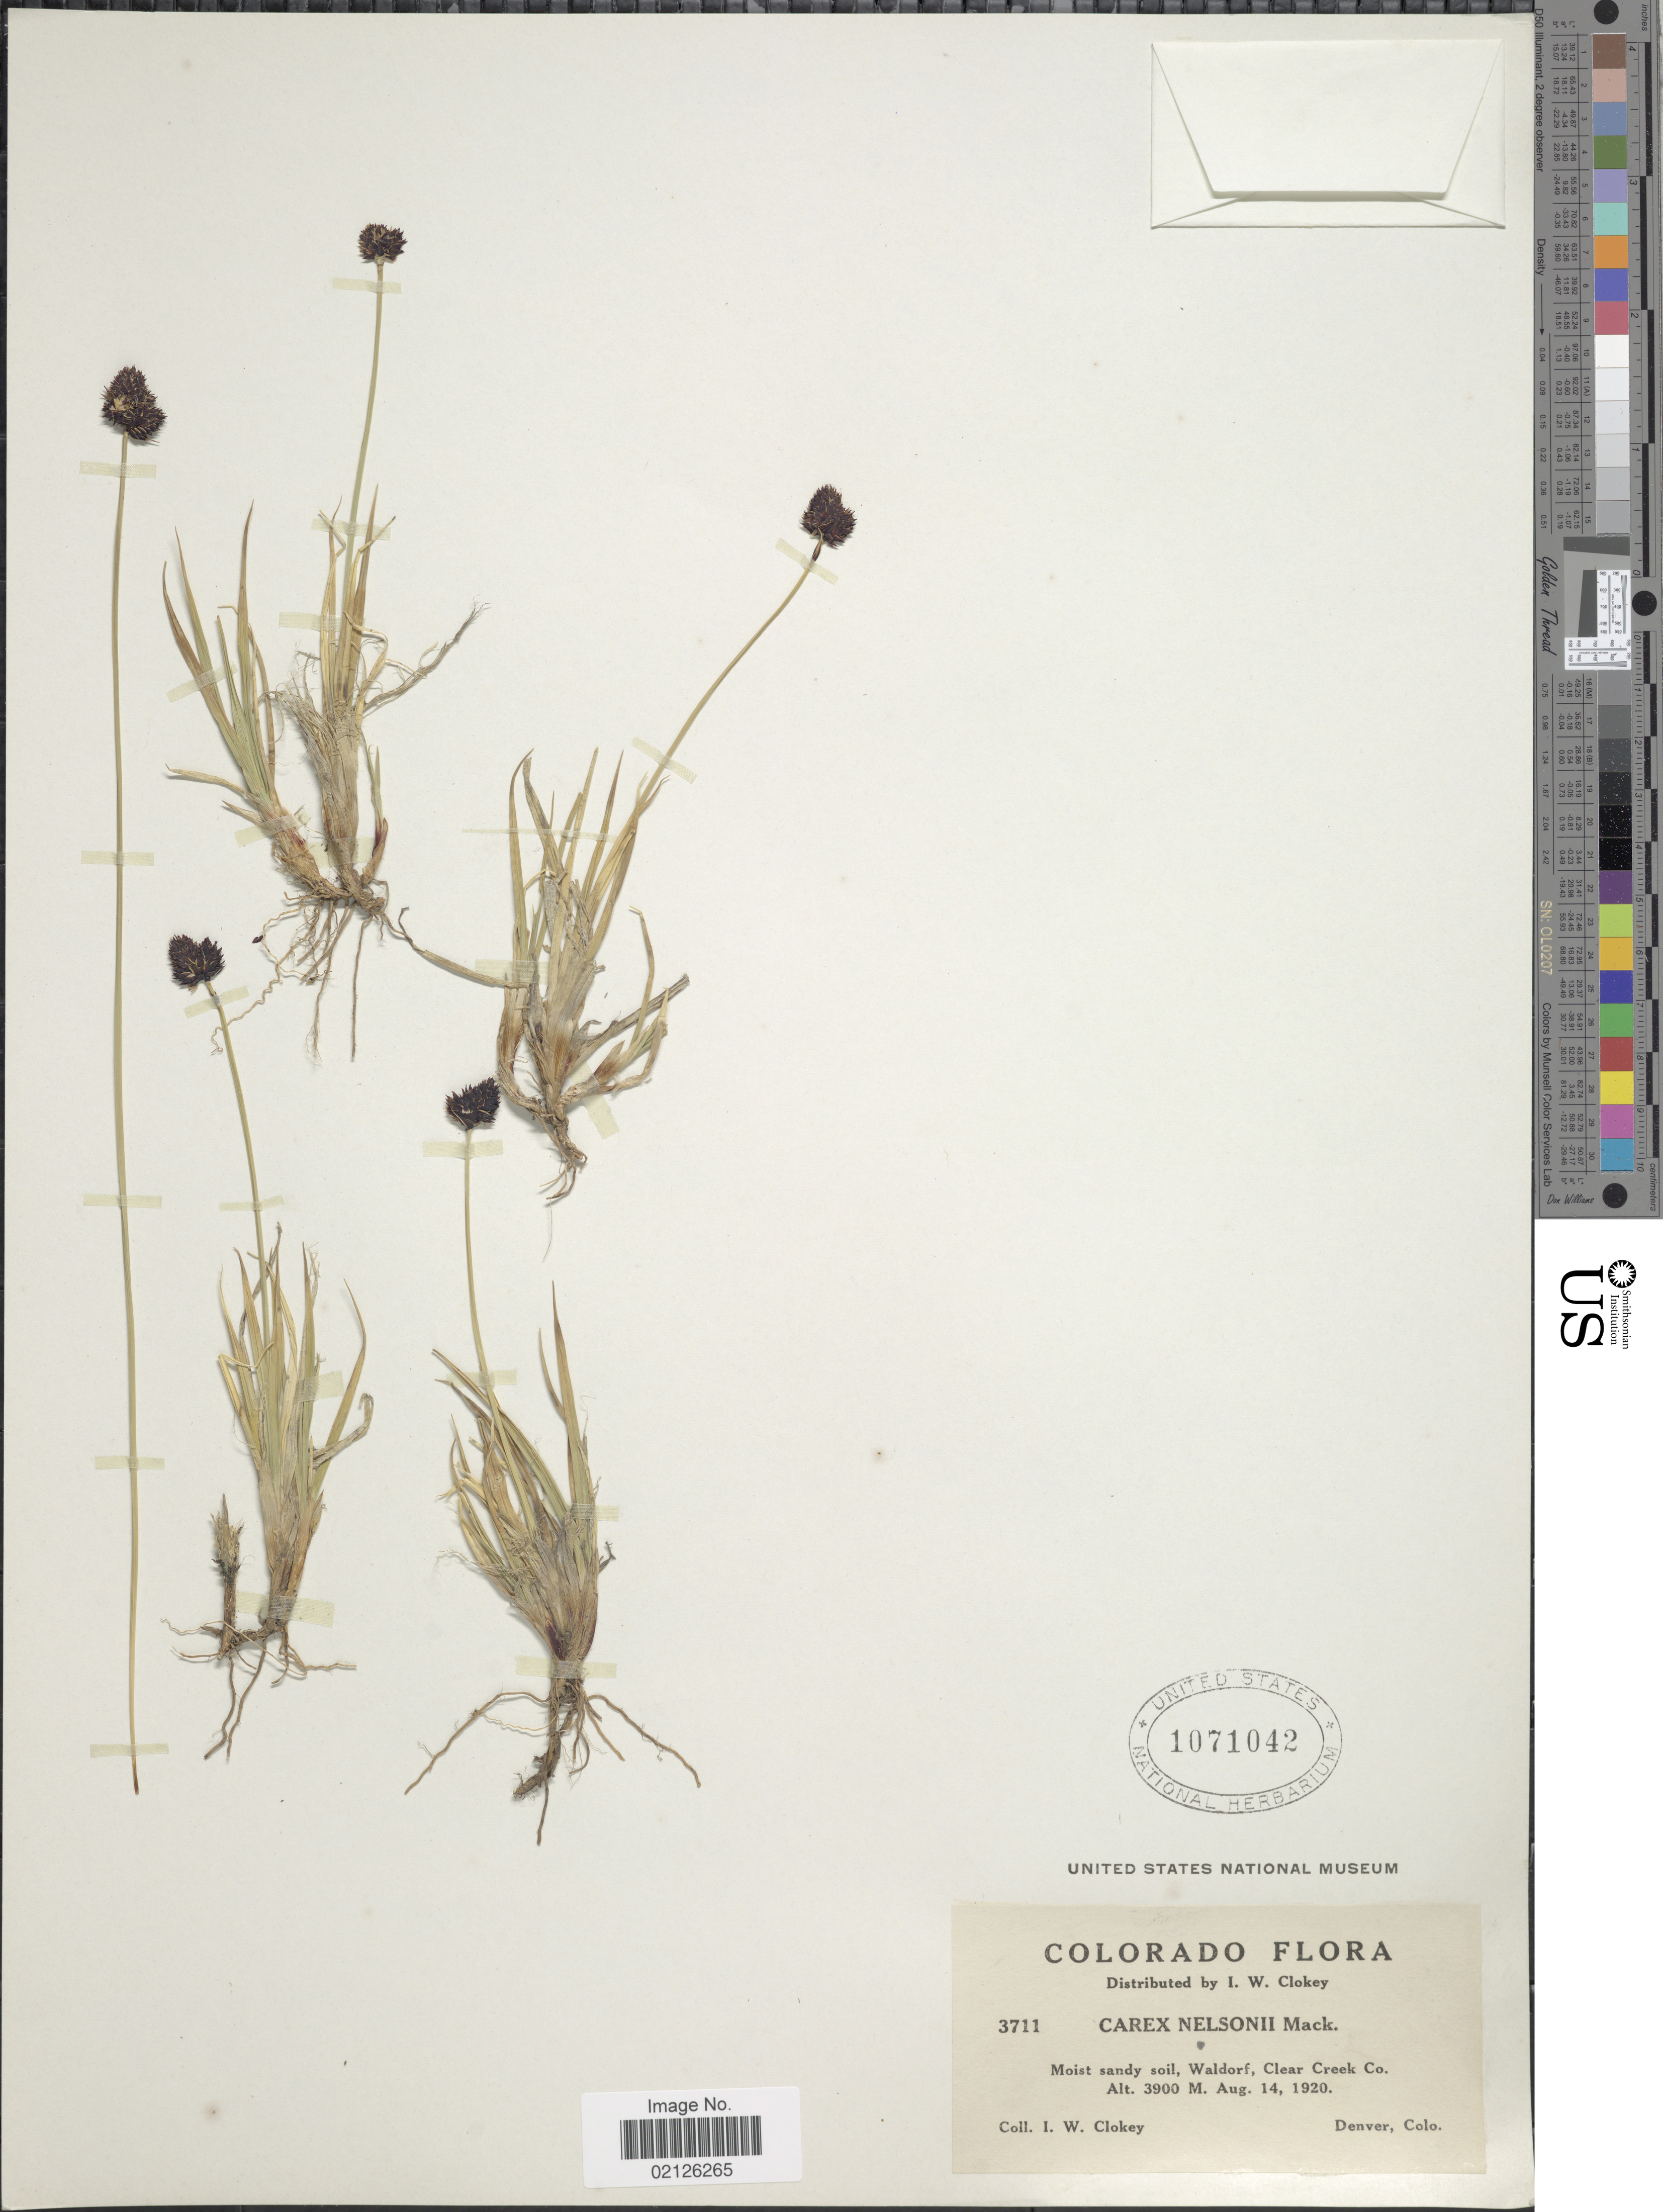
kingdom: Plantae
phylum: Tracheophyta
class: Liliopsida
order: Poales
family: Cyperaceae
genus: Carex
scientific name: Carex nelsonii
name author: Mack.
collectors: I. W. Clokey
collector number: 3711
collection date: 1920-08-14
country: United States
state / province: Colorado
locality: Moist sandy soil, Waldorf, Clear Creek Co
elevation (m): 3900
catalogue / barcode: US 1071042